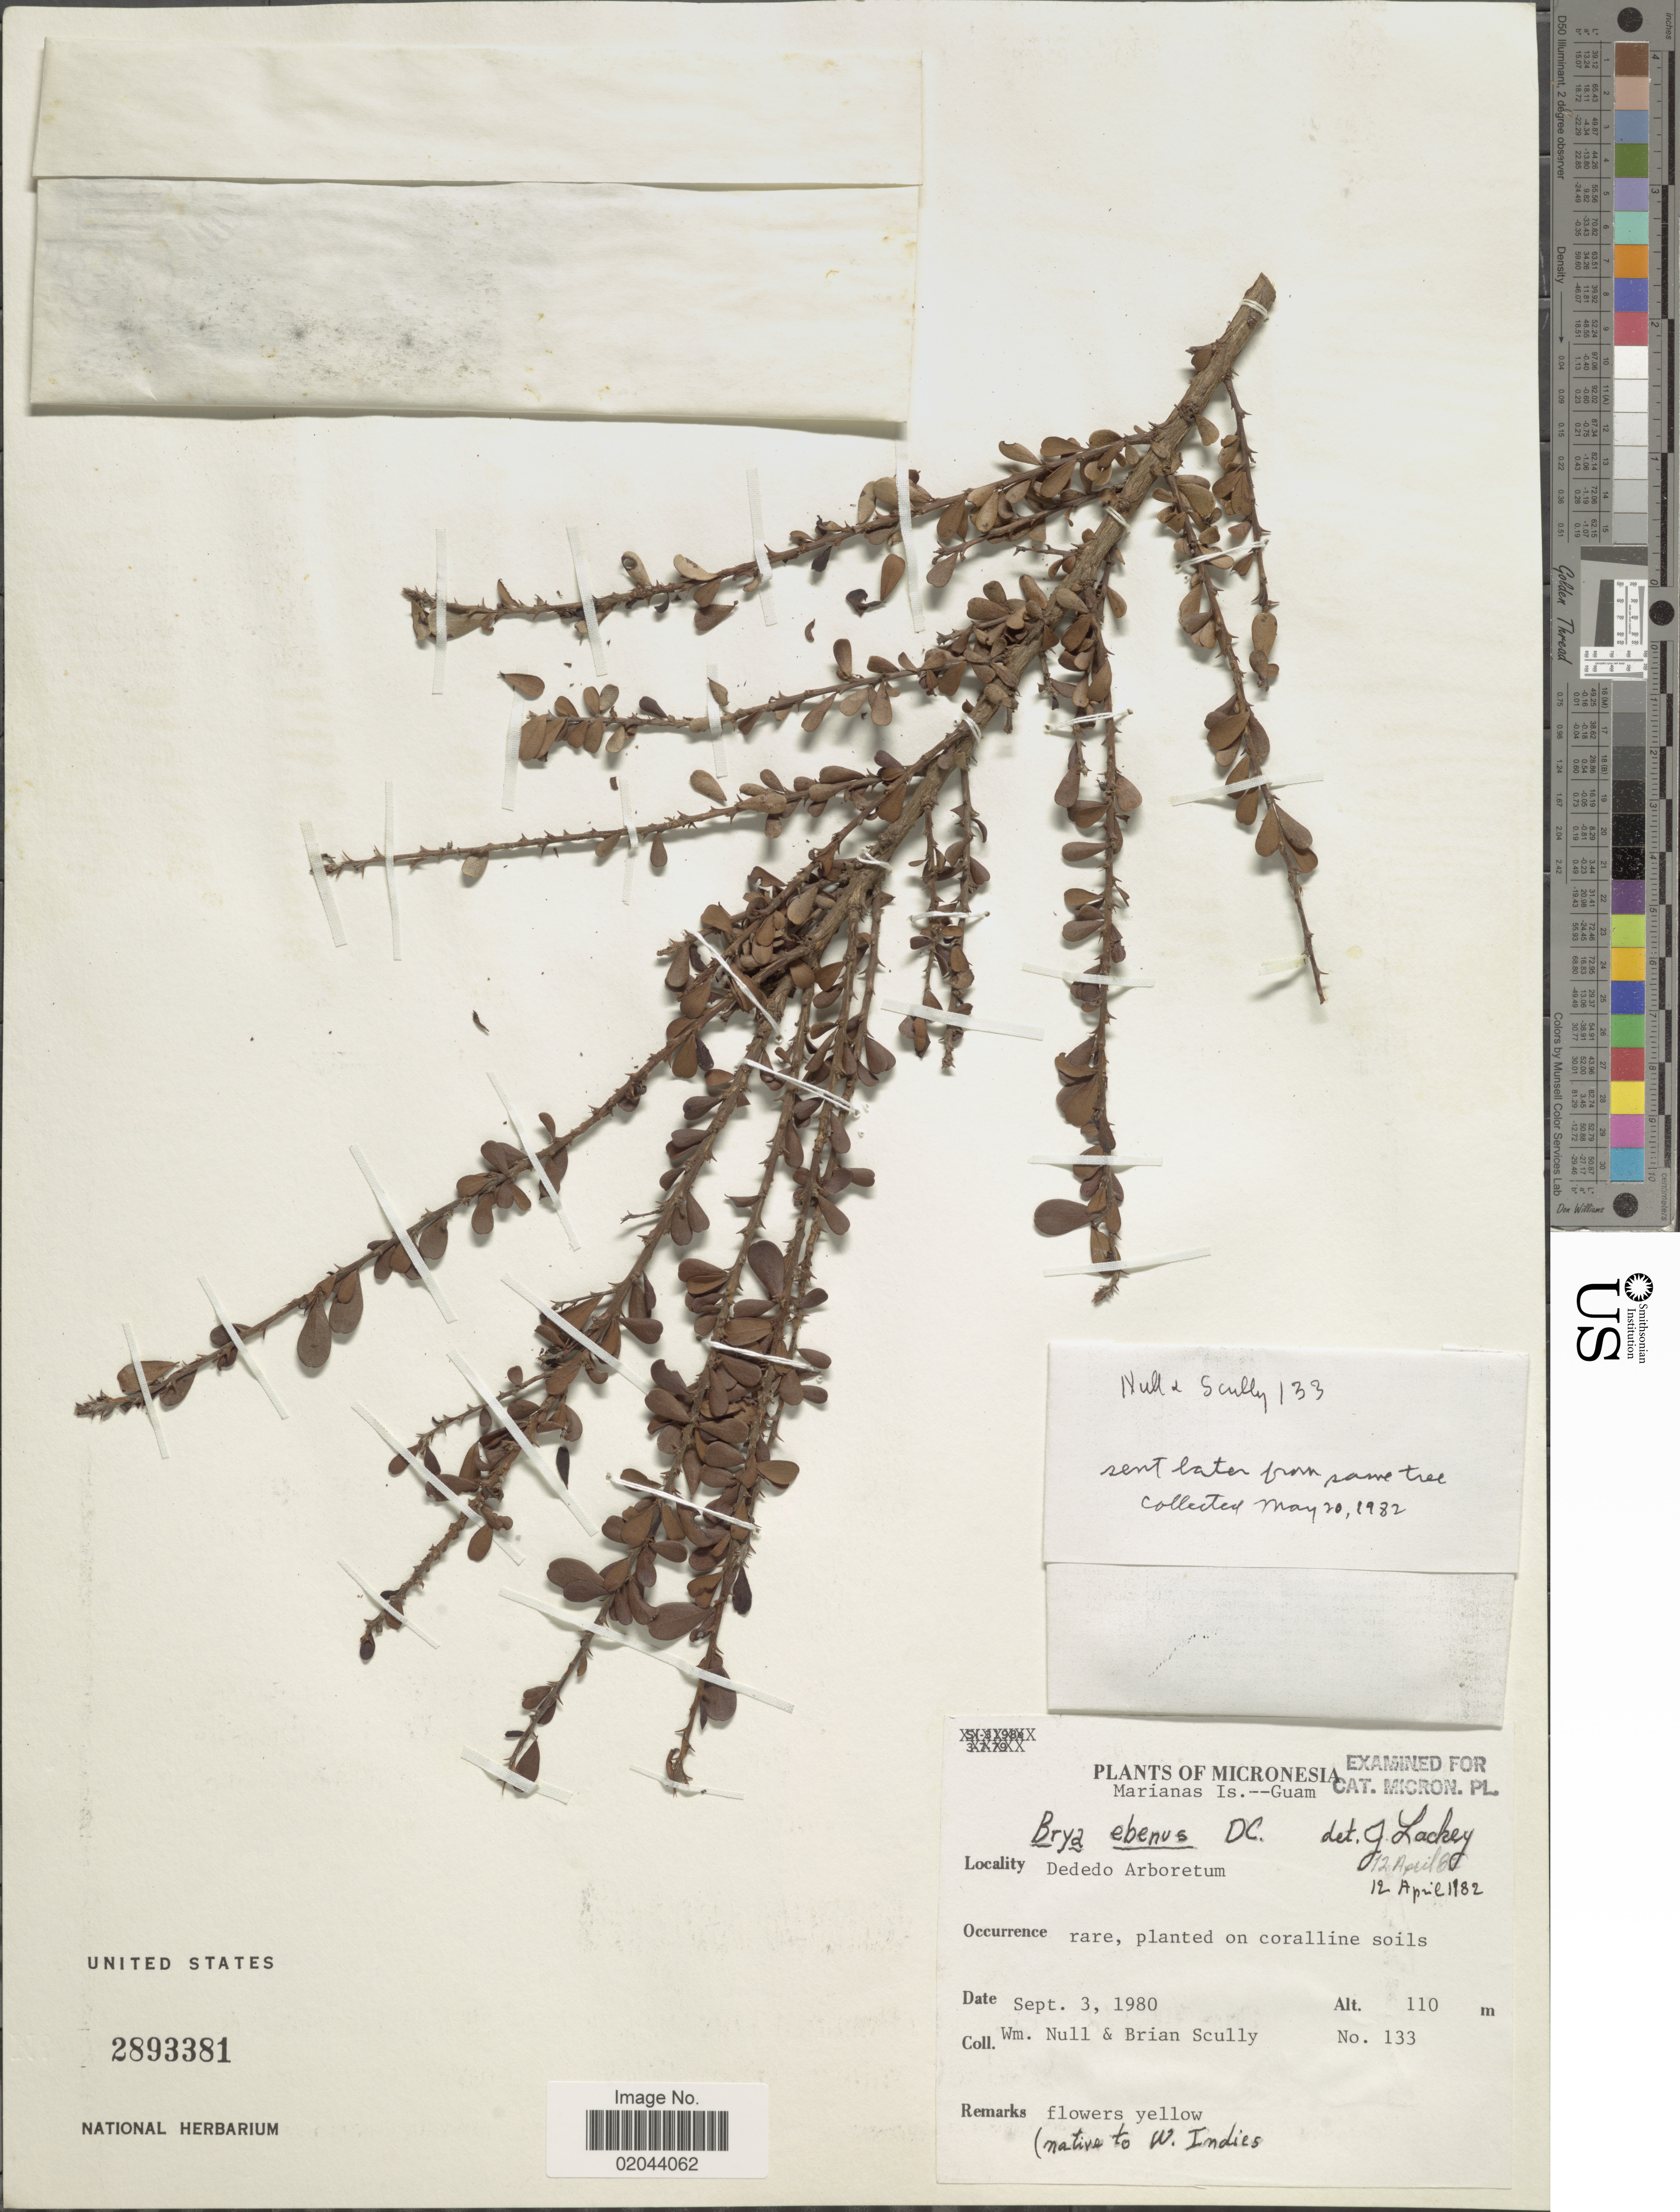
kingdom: Plantae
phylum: Tracheophyta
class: Magnoliopsida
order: Fabales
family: Fabaceae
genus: Brya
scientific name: Brya ebenus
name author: (L.) DC.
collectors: W. Null & B. Scully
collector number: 133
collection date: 1980-09-03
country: Guam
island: Guam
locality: Marianas Is. - -Guam, Dededo Arboretum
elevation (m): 110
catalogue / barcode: US 2893381